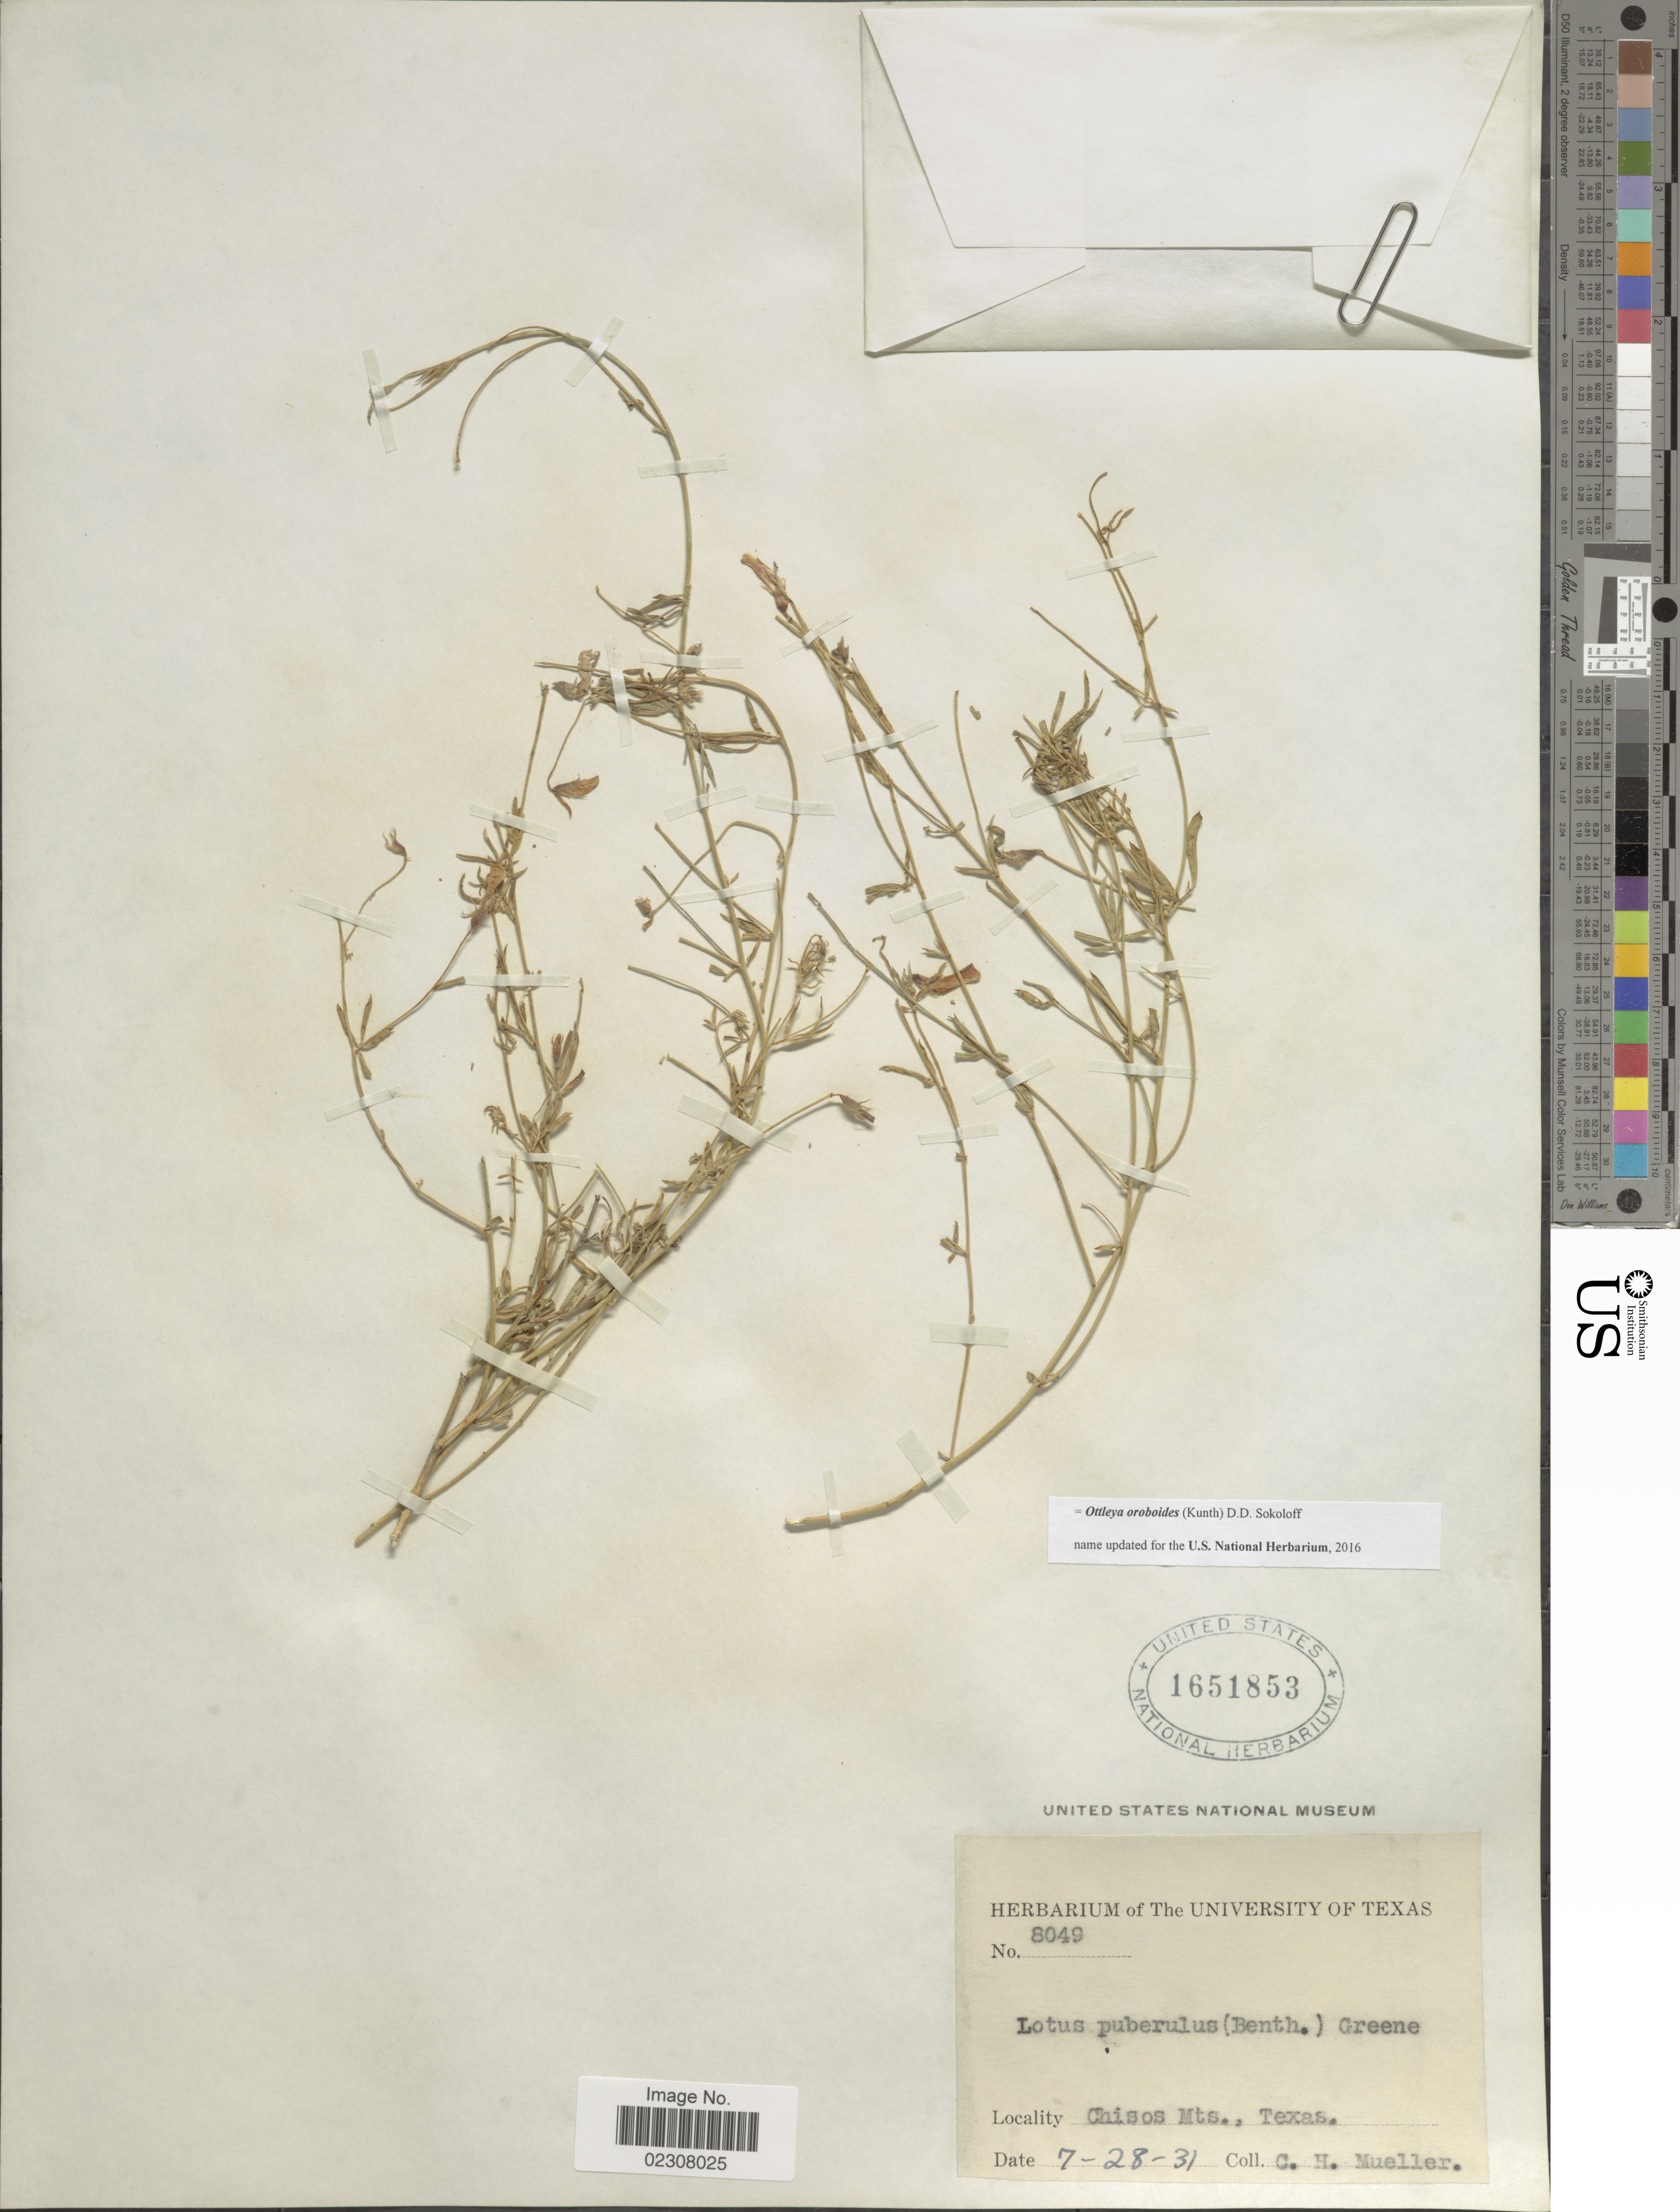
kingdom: Plantae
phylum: Tracheophyta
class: Magnoliopsida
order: Fabales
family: Fabaceae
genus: Ottleya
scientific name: Ottleya oroboides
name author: (Kunth) D.D. Sokoloff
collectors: C. H. Mueller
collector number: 8049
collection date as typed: Transcribed d/m/y: 28/7/31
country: United States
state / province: Texas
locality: Chisos Mts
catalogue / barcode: US 1651853